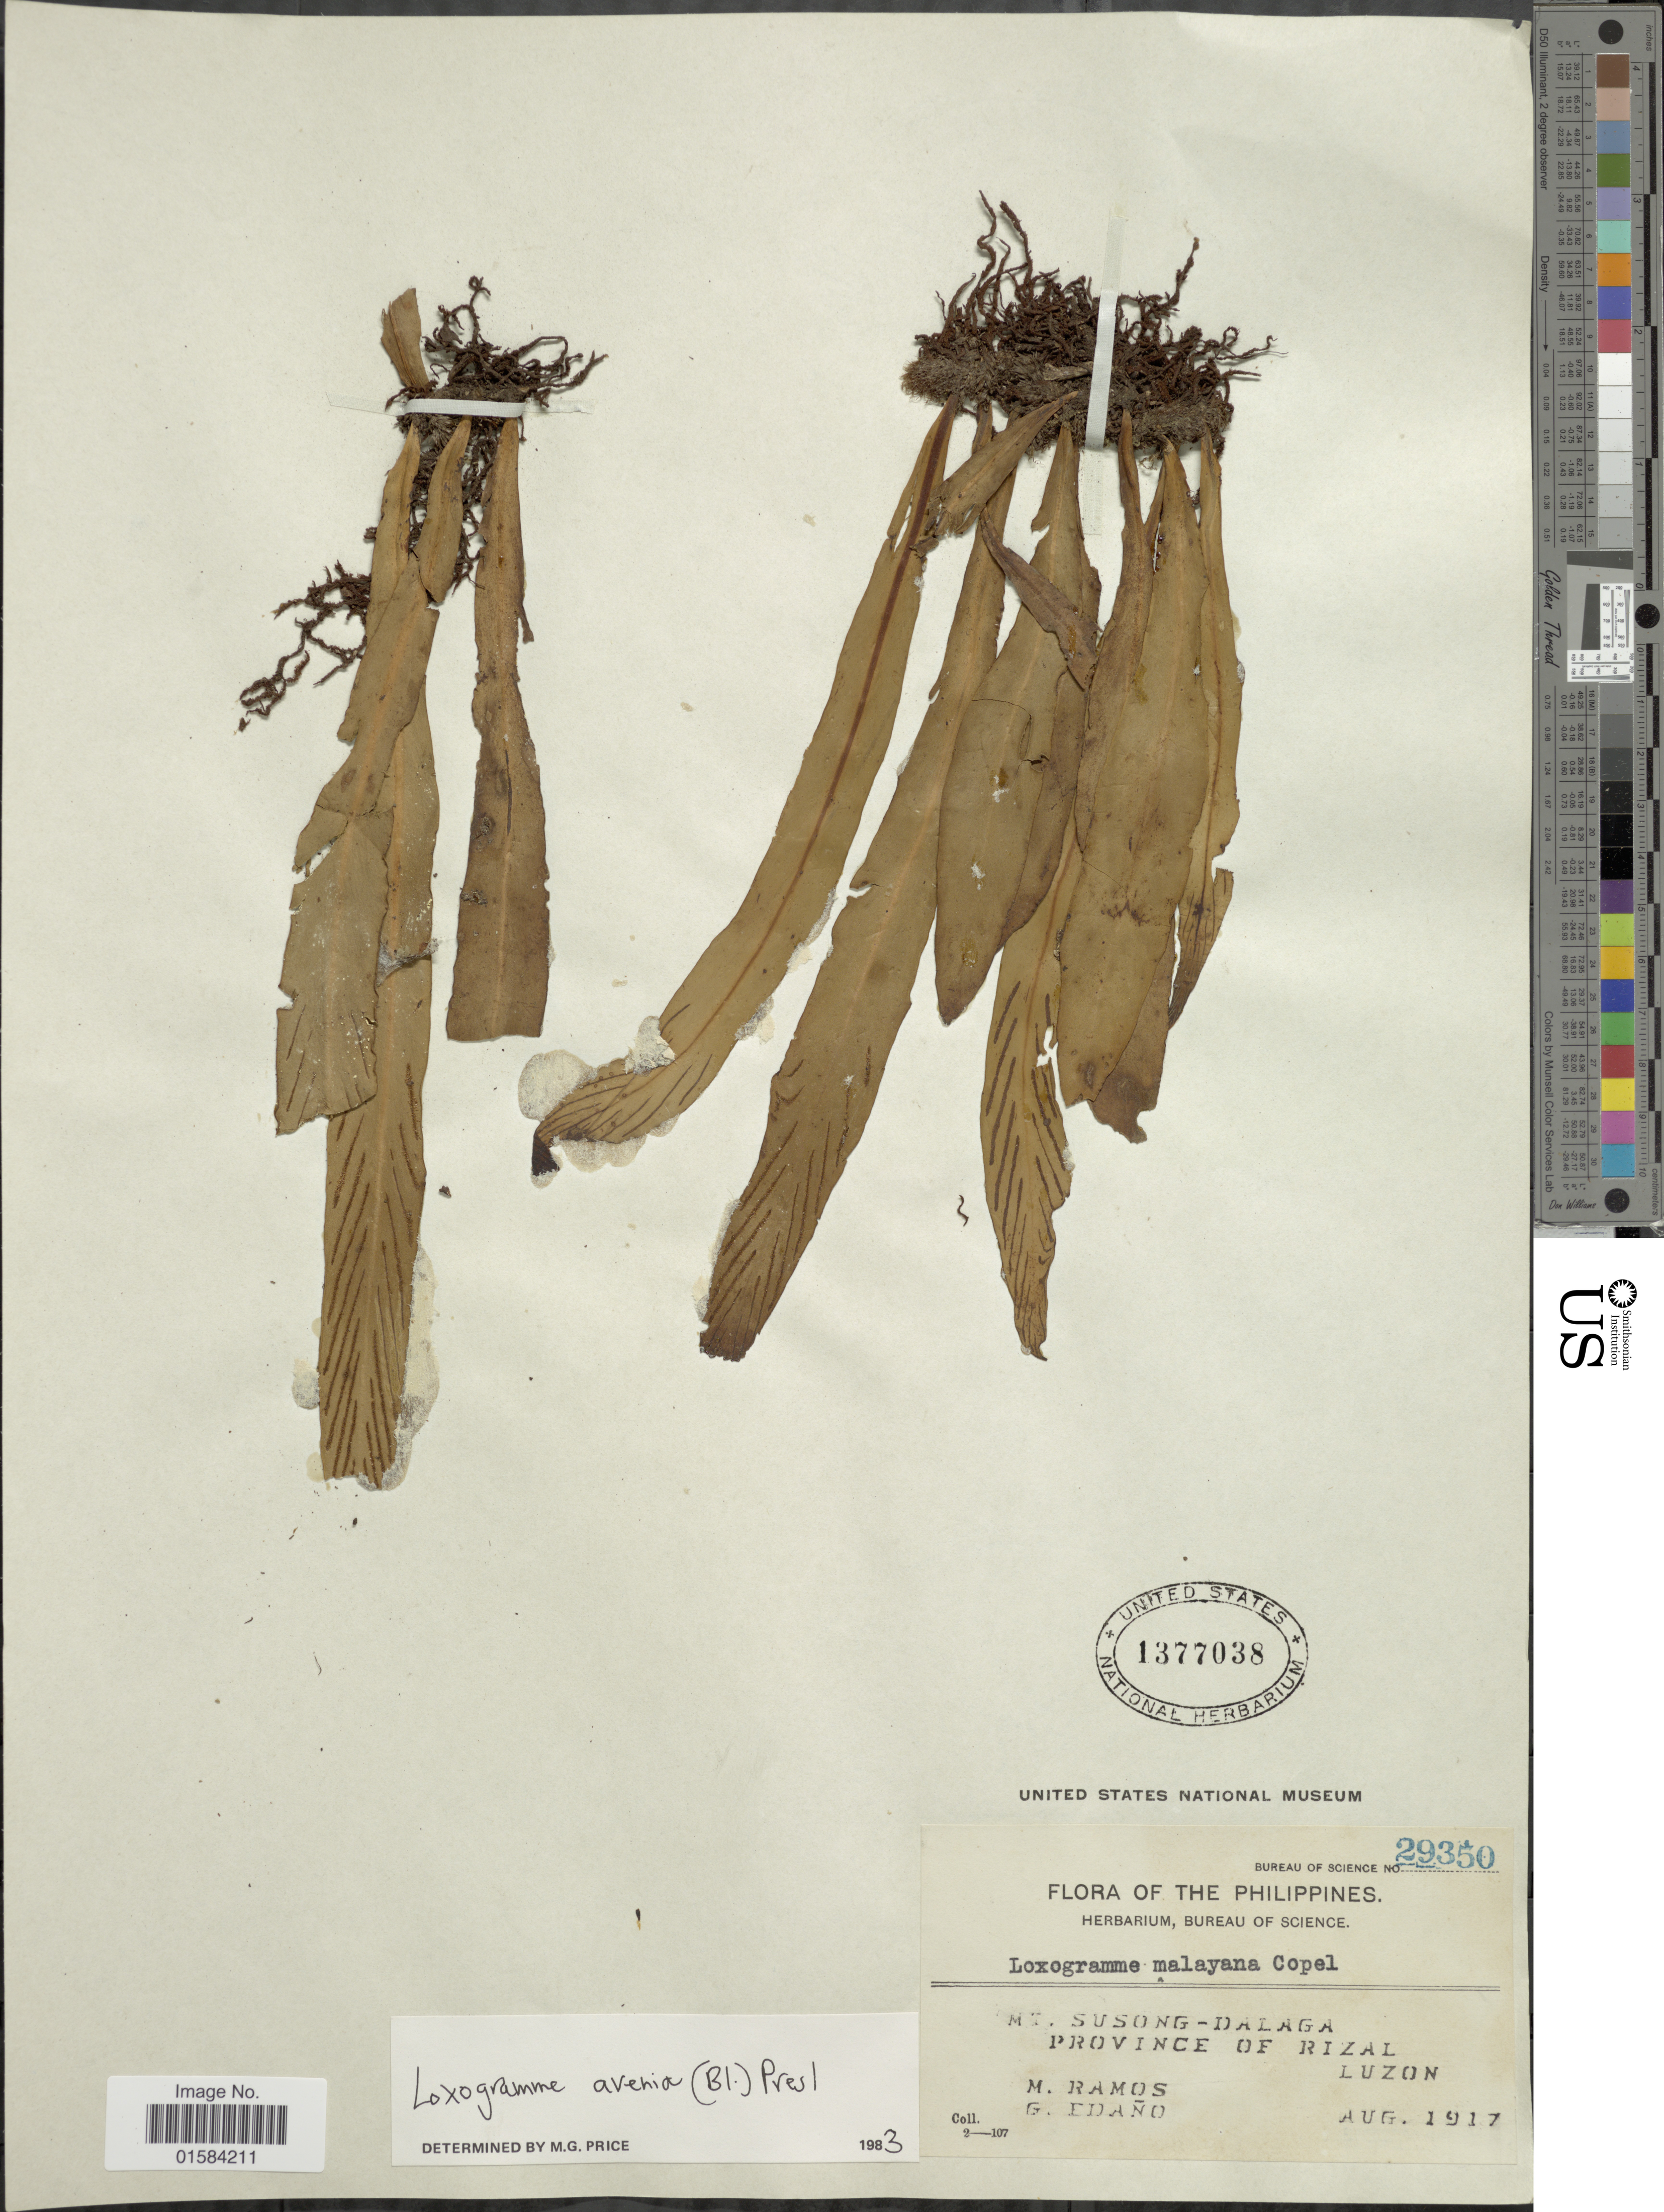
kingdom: Plantae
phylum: Tracheophyta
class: Polypodiopsida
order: Polypodiales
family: Polypodiaceae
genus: Loxogramme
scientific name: Loxogramme avenia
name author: (Blume) C. Presl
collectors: M. Ramos & G. Edaño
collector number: Bureau of Science 29350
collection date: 1917-08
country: Philippines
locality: Mt. Susong-Dalaga, province of Rizal, Luzon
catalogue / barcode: US 1377038